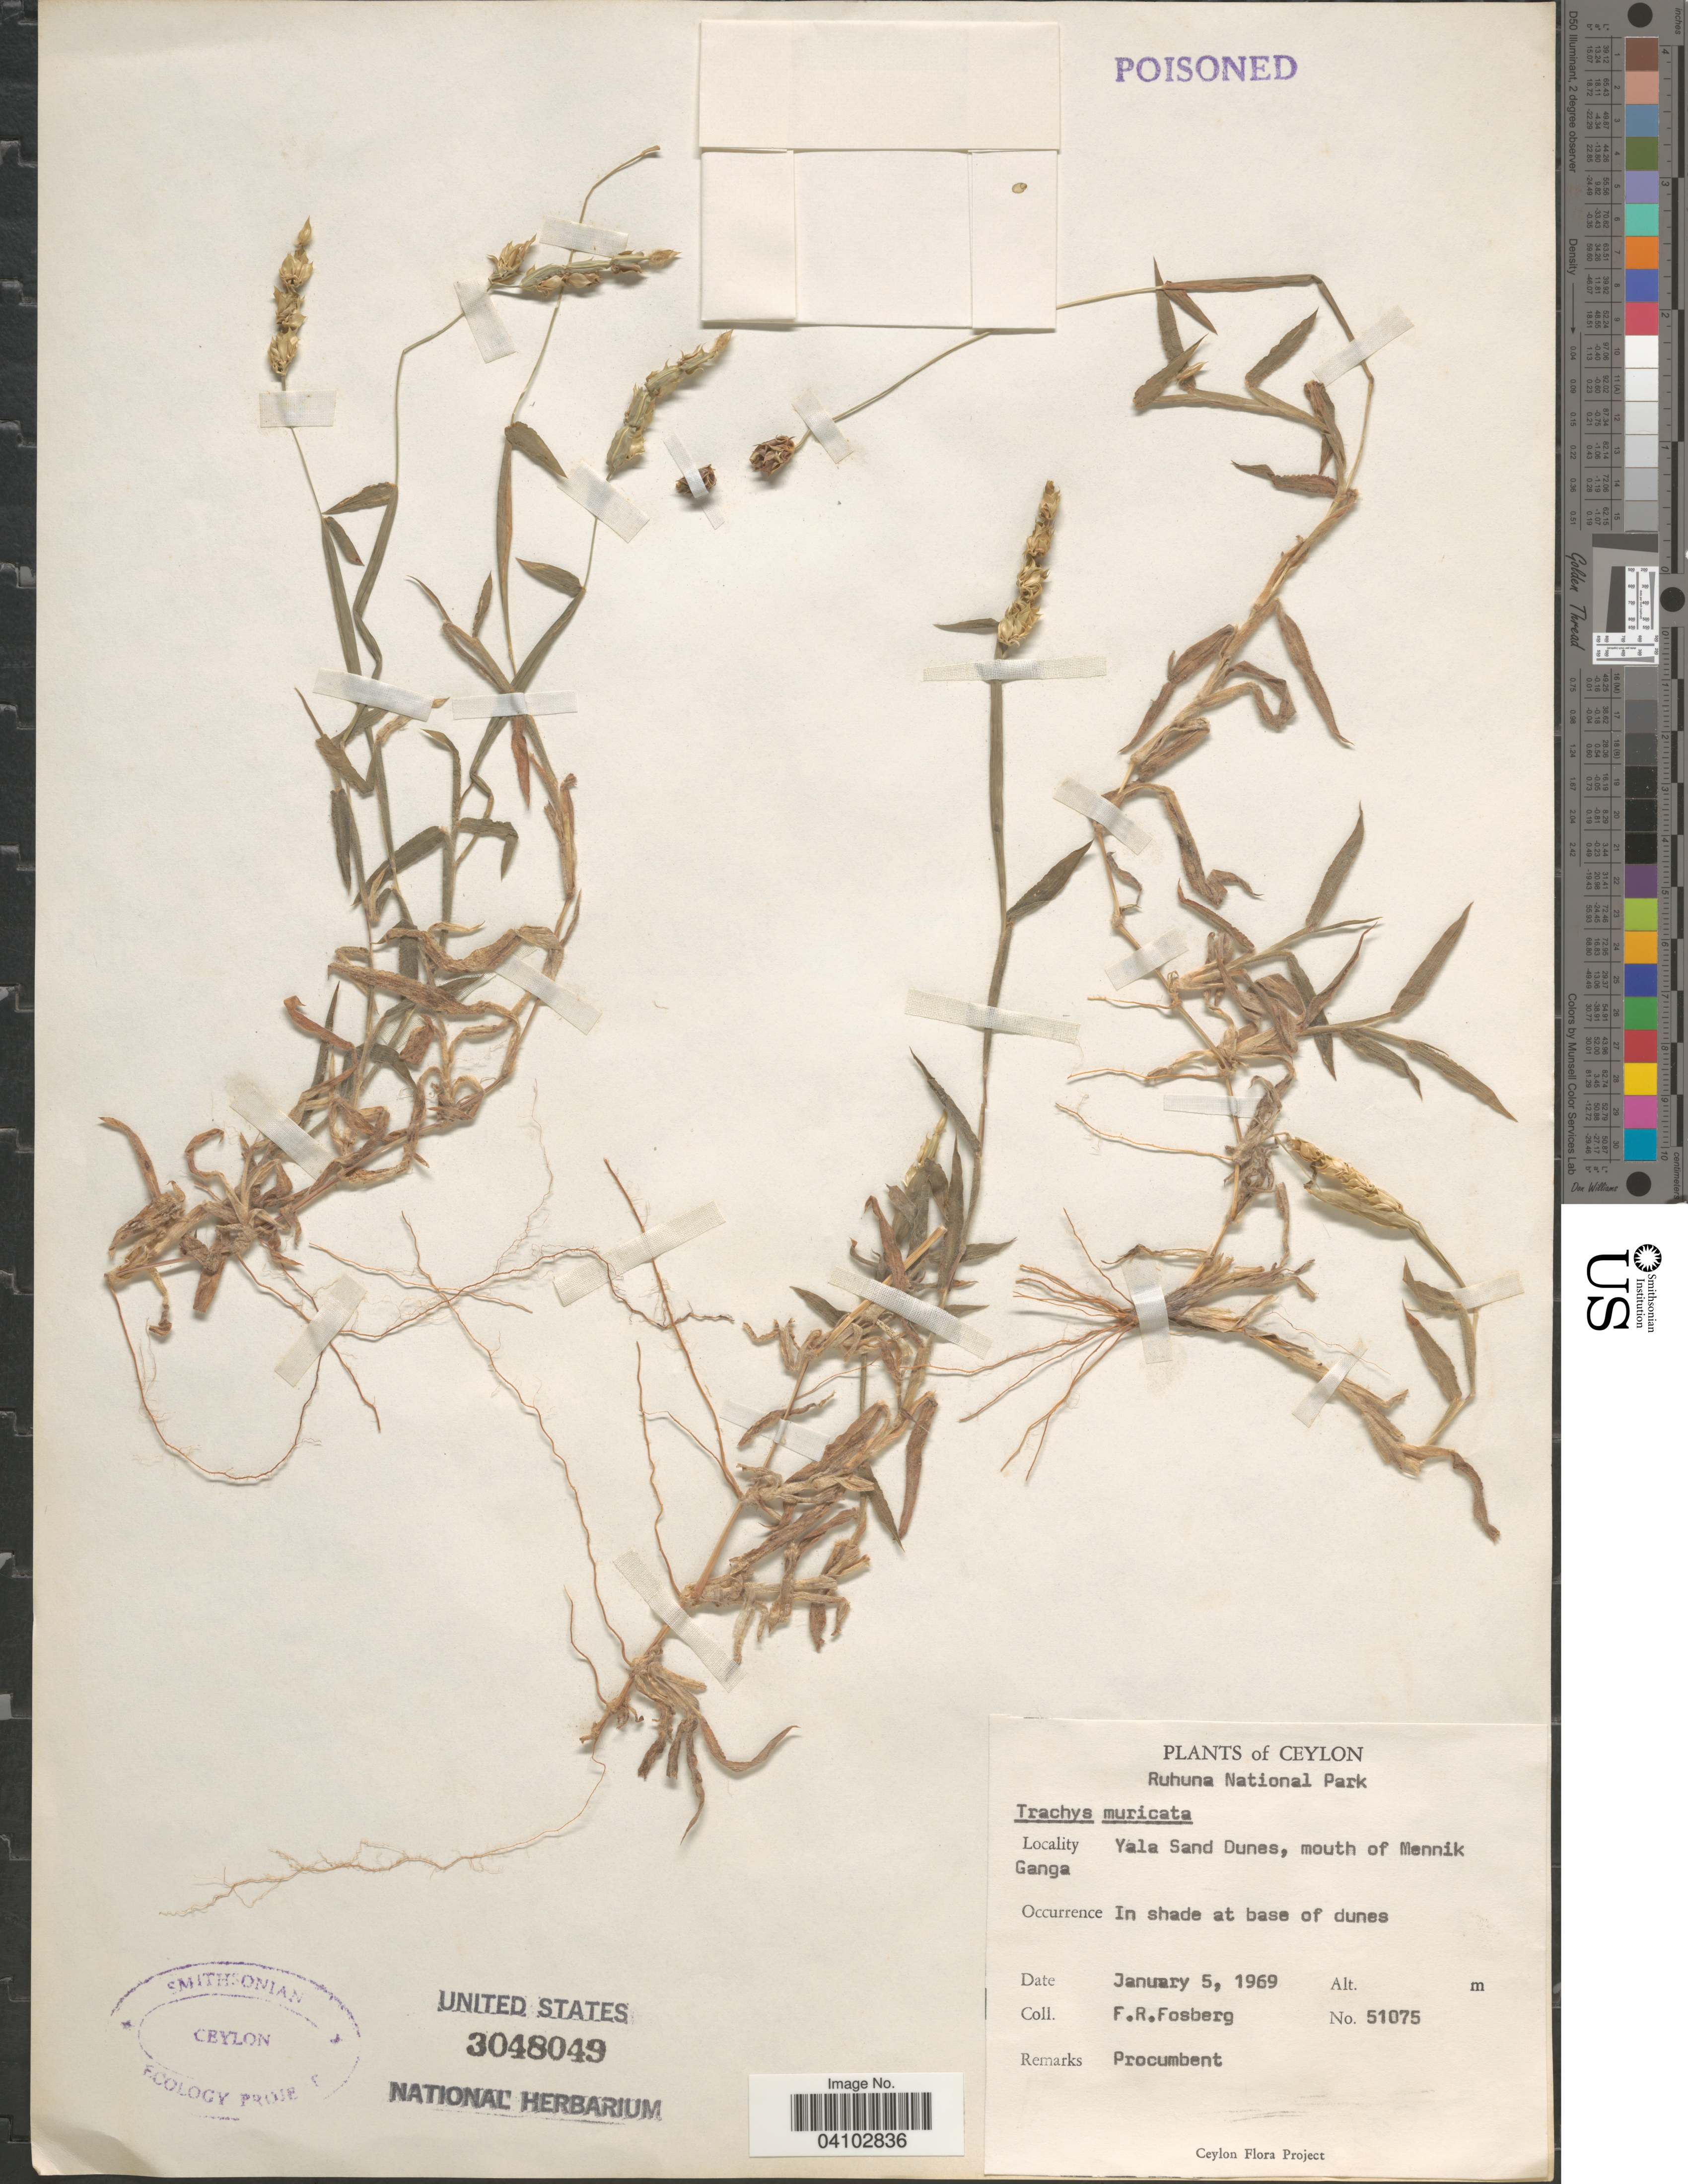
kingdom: Plantae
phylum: Tracheophyta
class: Liliopsida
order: Poales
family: Poaceae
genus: Trachys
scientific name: Trachys muricata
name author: (L.) Pers.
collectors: F. R. Fosberg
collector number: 51075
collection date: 1969-01-05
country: Sri Lanka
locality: Ceylon. Ruhuna National Park. Yala Sand Dunes, mouth of Mennik Ganga.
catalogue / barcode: US 3048049